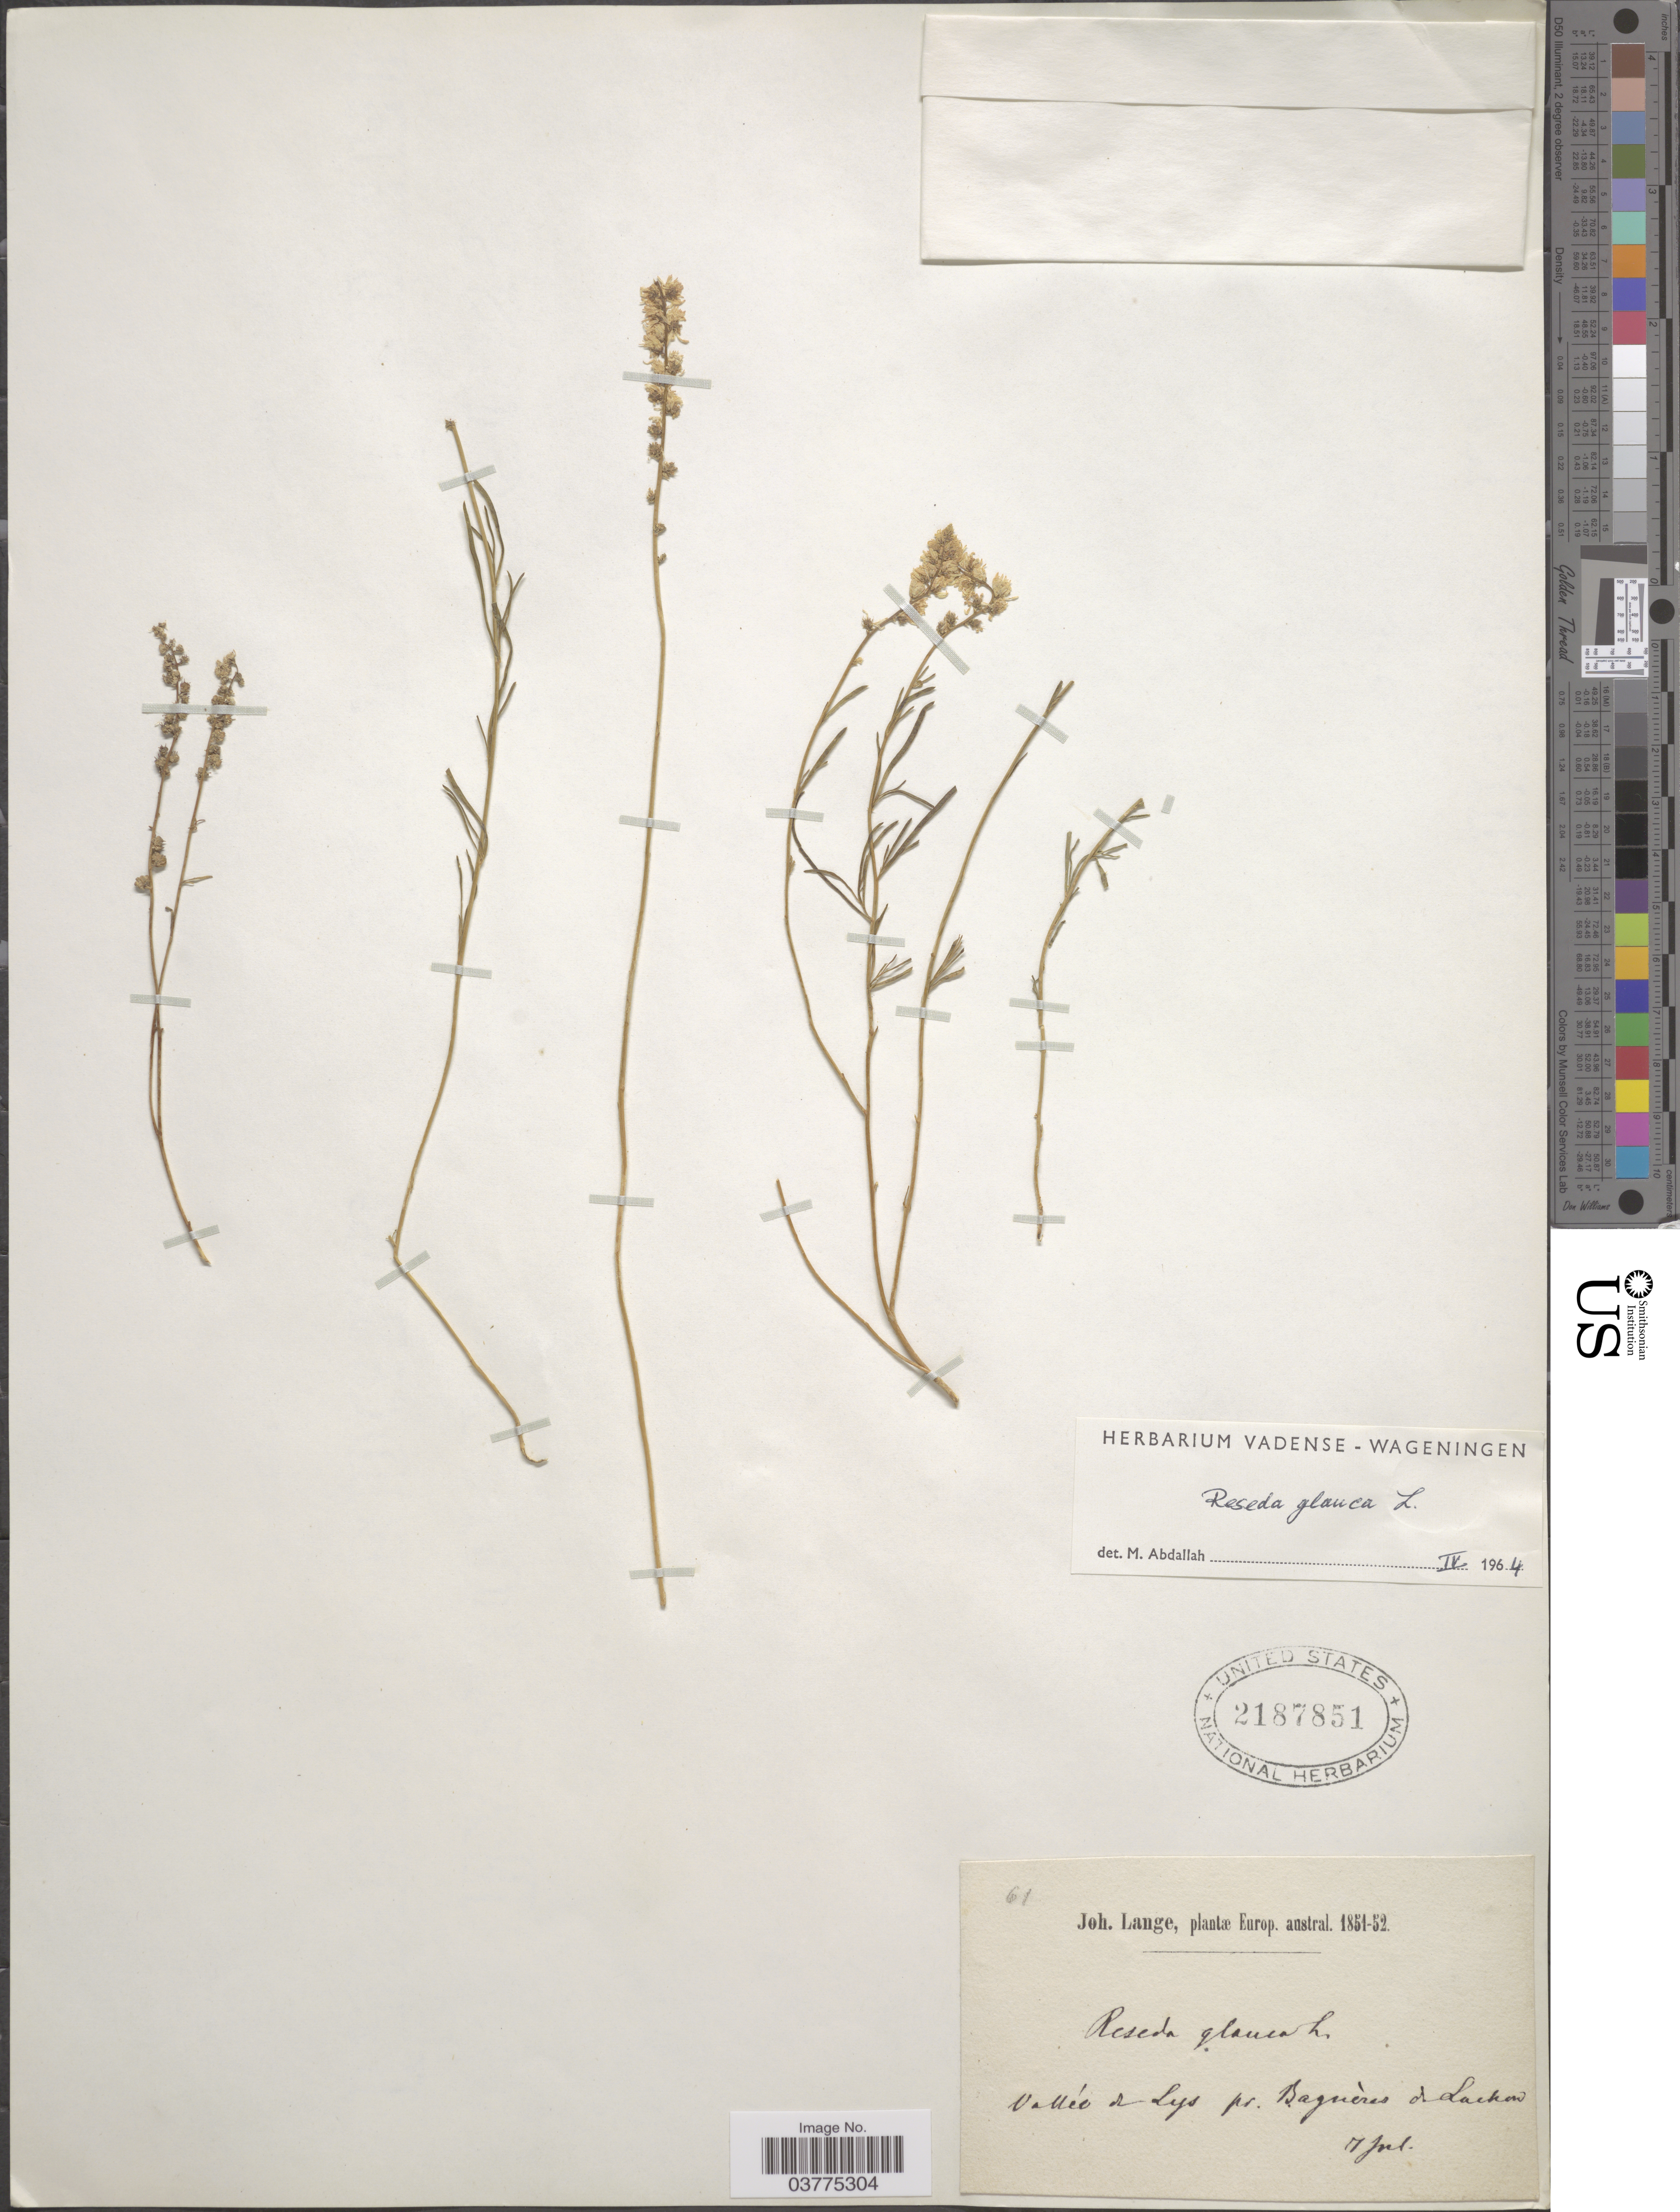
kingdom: Plantae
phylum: Tracheophyta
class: Magnoliopsida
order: Brassicales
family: Resedaceae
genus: Reseda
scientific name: Reseda glauca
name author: L.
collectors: J. M. C. Lange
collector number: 61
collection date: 1851-07-07/1852-07-07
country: France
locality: Europ. austral. Vallée a Lys pr. Bagnères de* Luchon.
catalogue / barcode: US 2187851